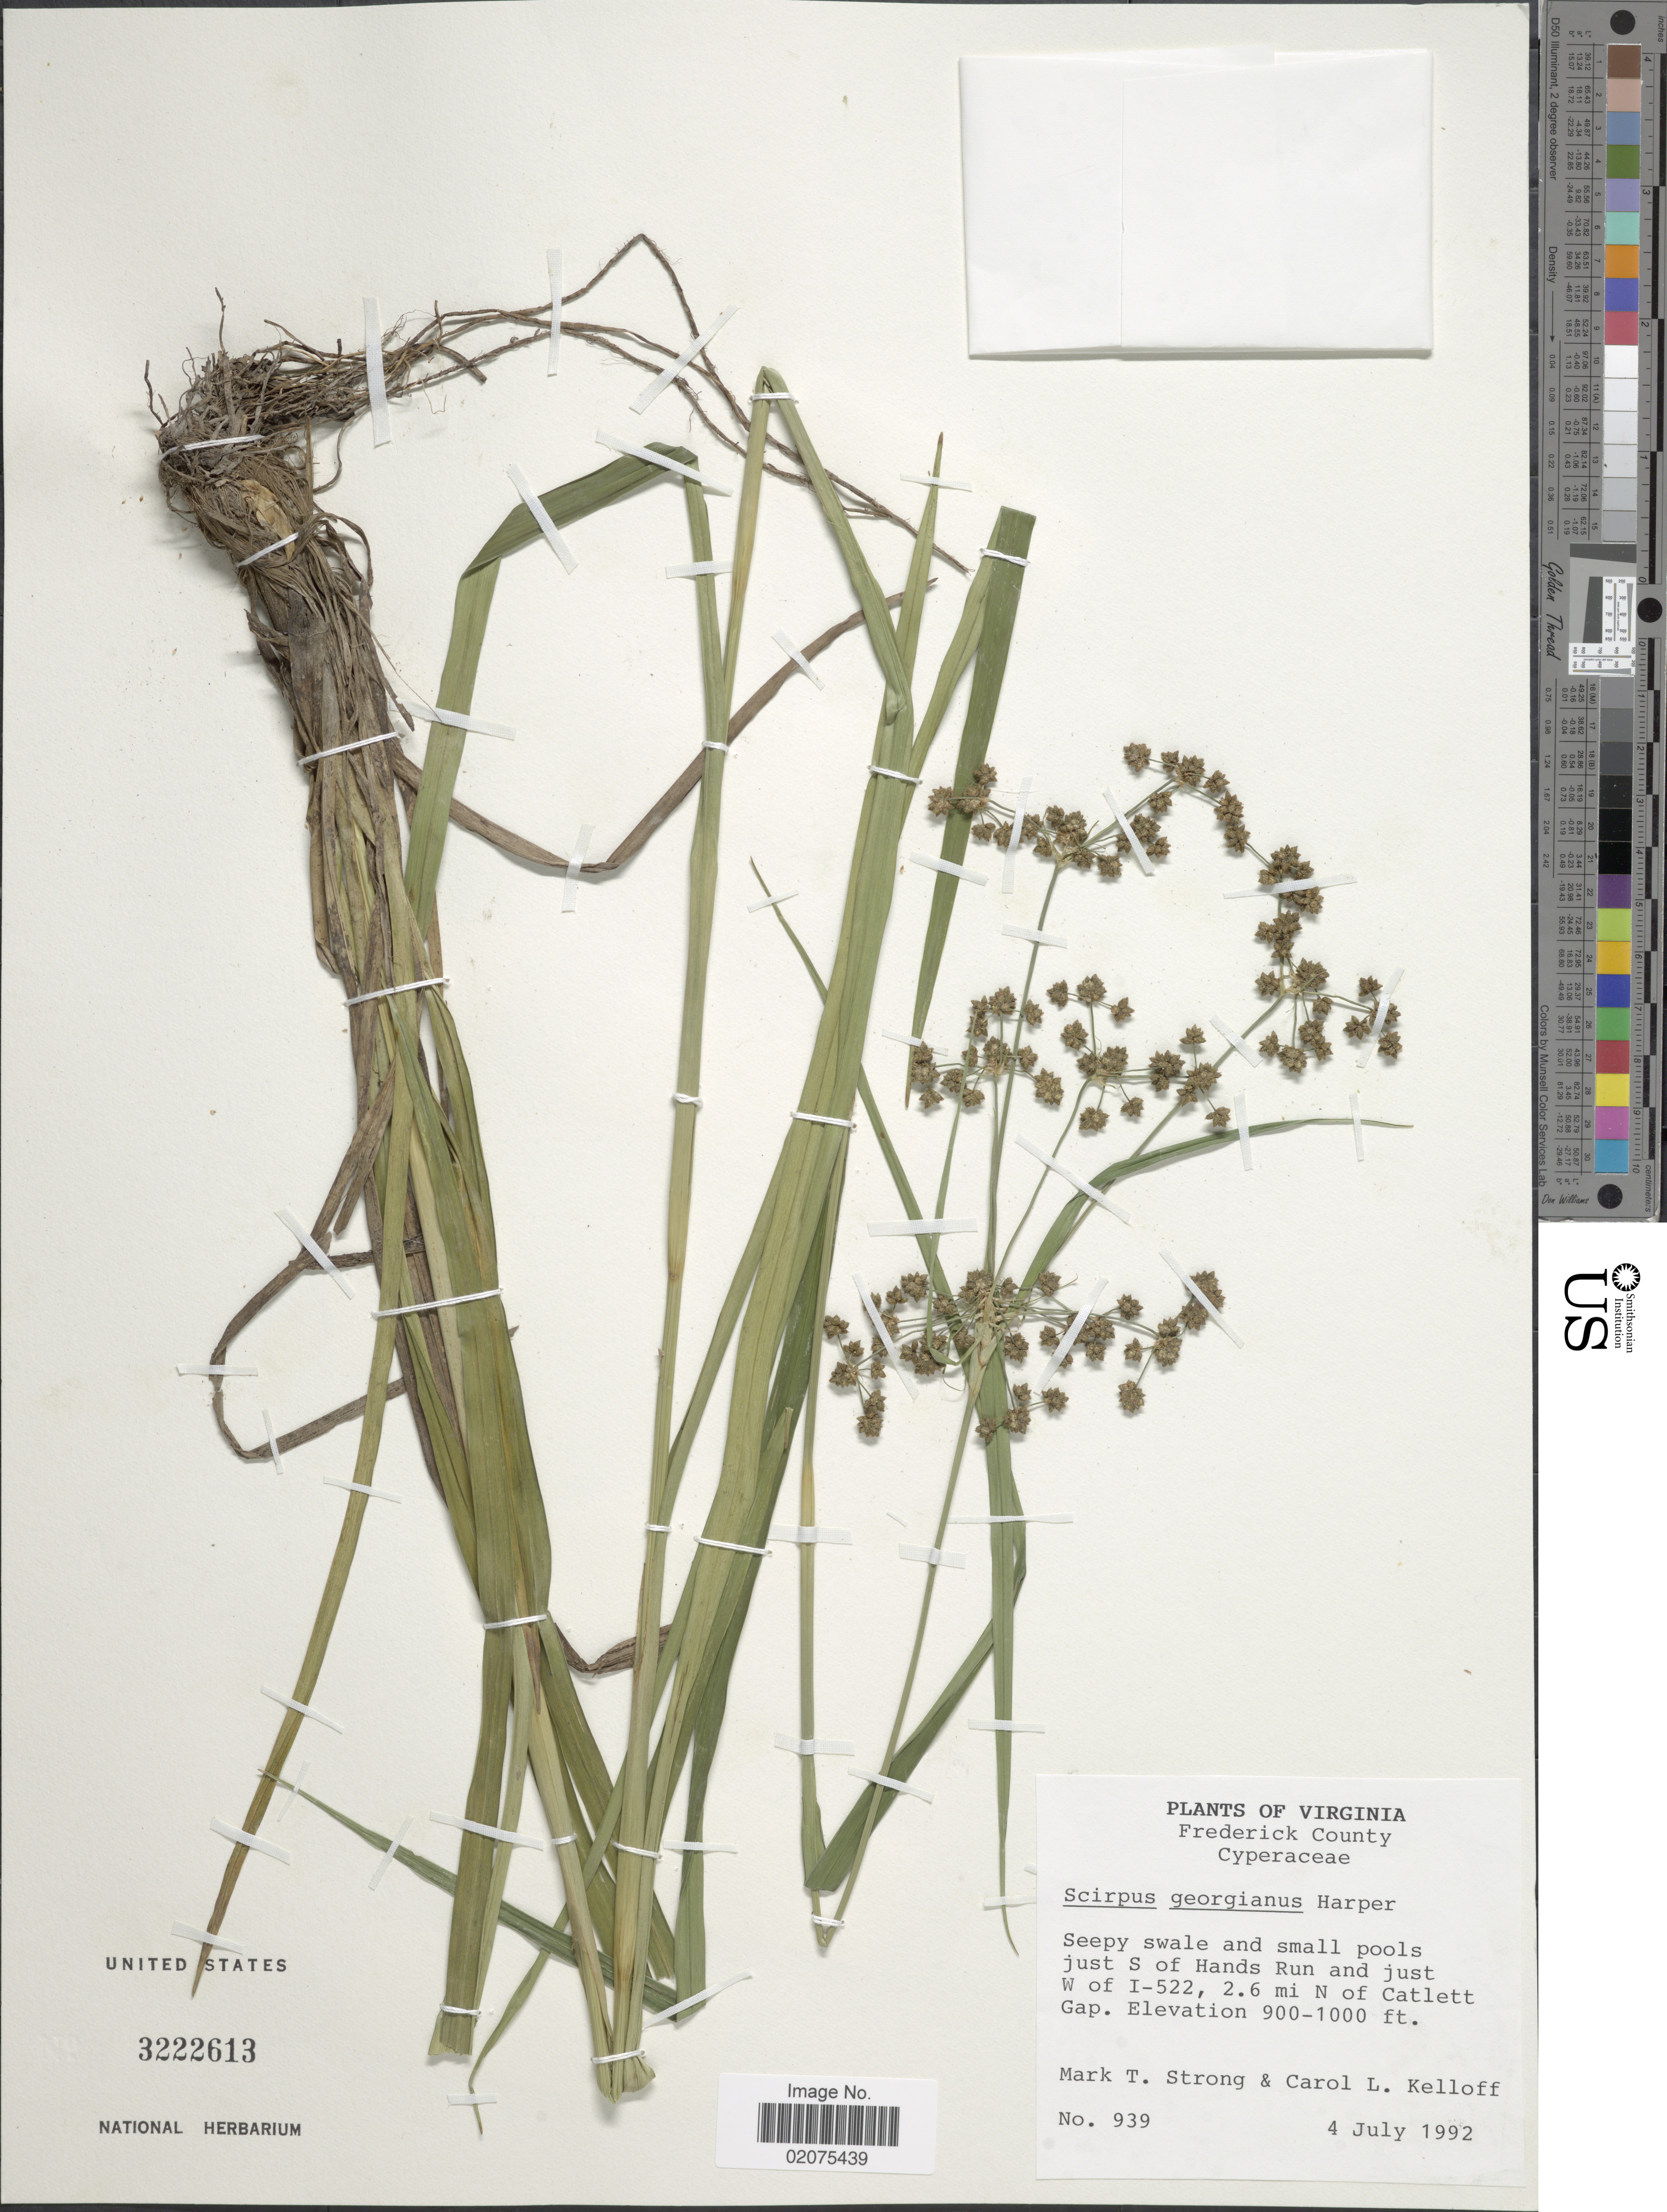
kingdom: Plantae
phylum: Tracheophyta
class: Liliopsida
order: Poales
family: Cyperaceae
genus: Scirpus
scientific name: Scirpus georgianus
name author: R.M. Harper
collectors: M. T. Strong & C. L. Kelloff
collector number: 939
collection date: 1992-07-04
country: United States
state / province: Virginia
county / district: Frederick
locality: Frederick County. just south of hands Run and just W of I-522, 2.6 mi N of Catlett Gap.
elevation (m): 274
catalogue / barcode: US 3222613